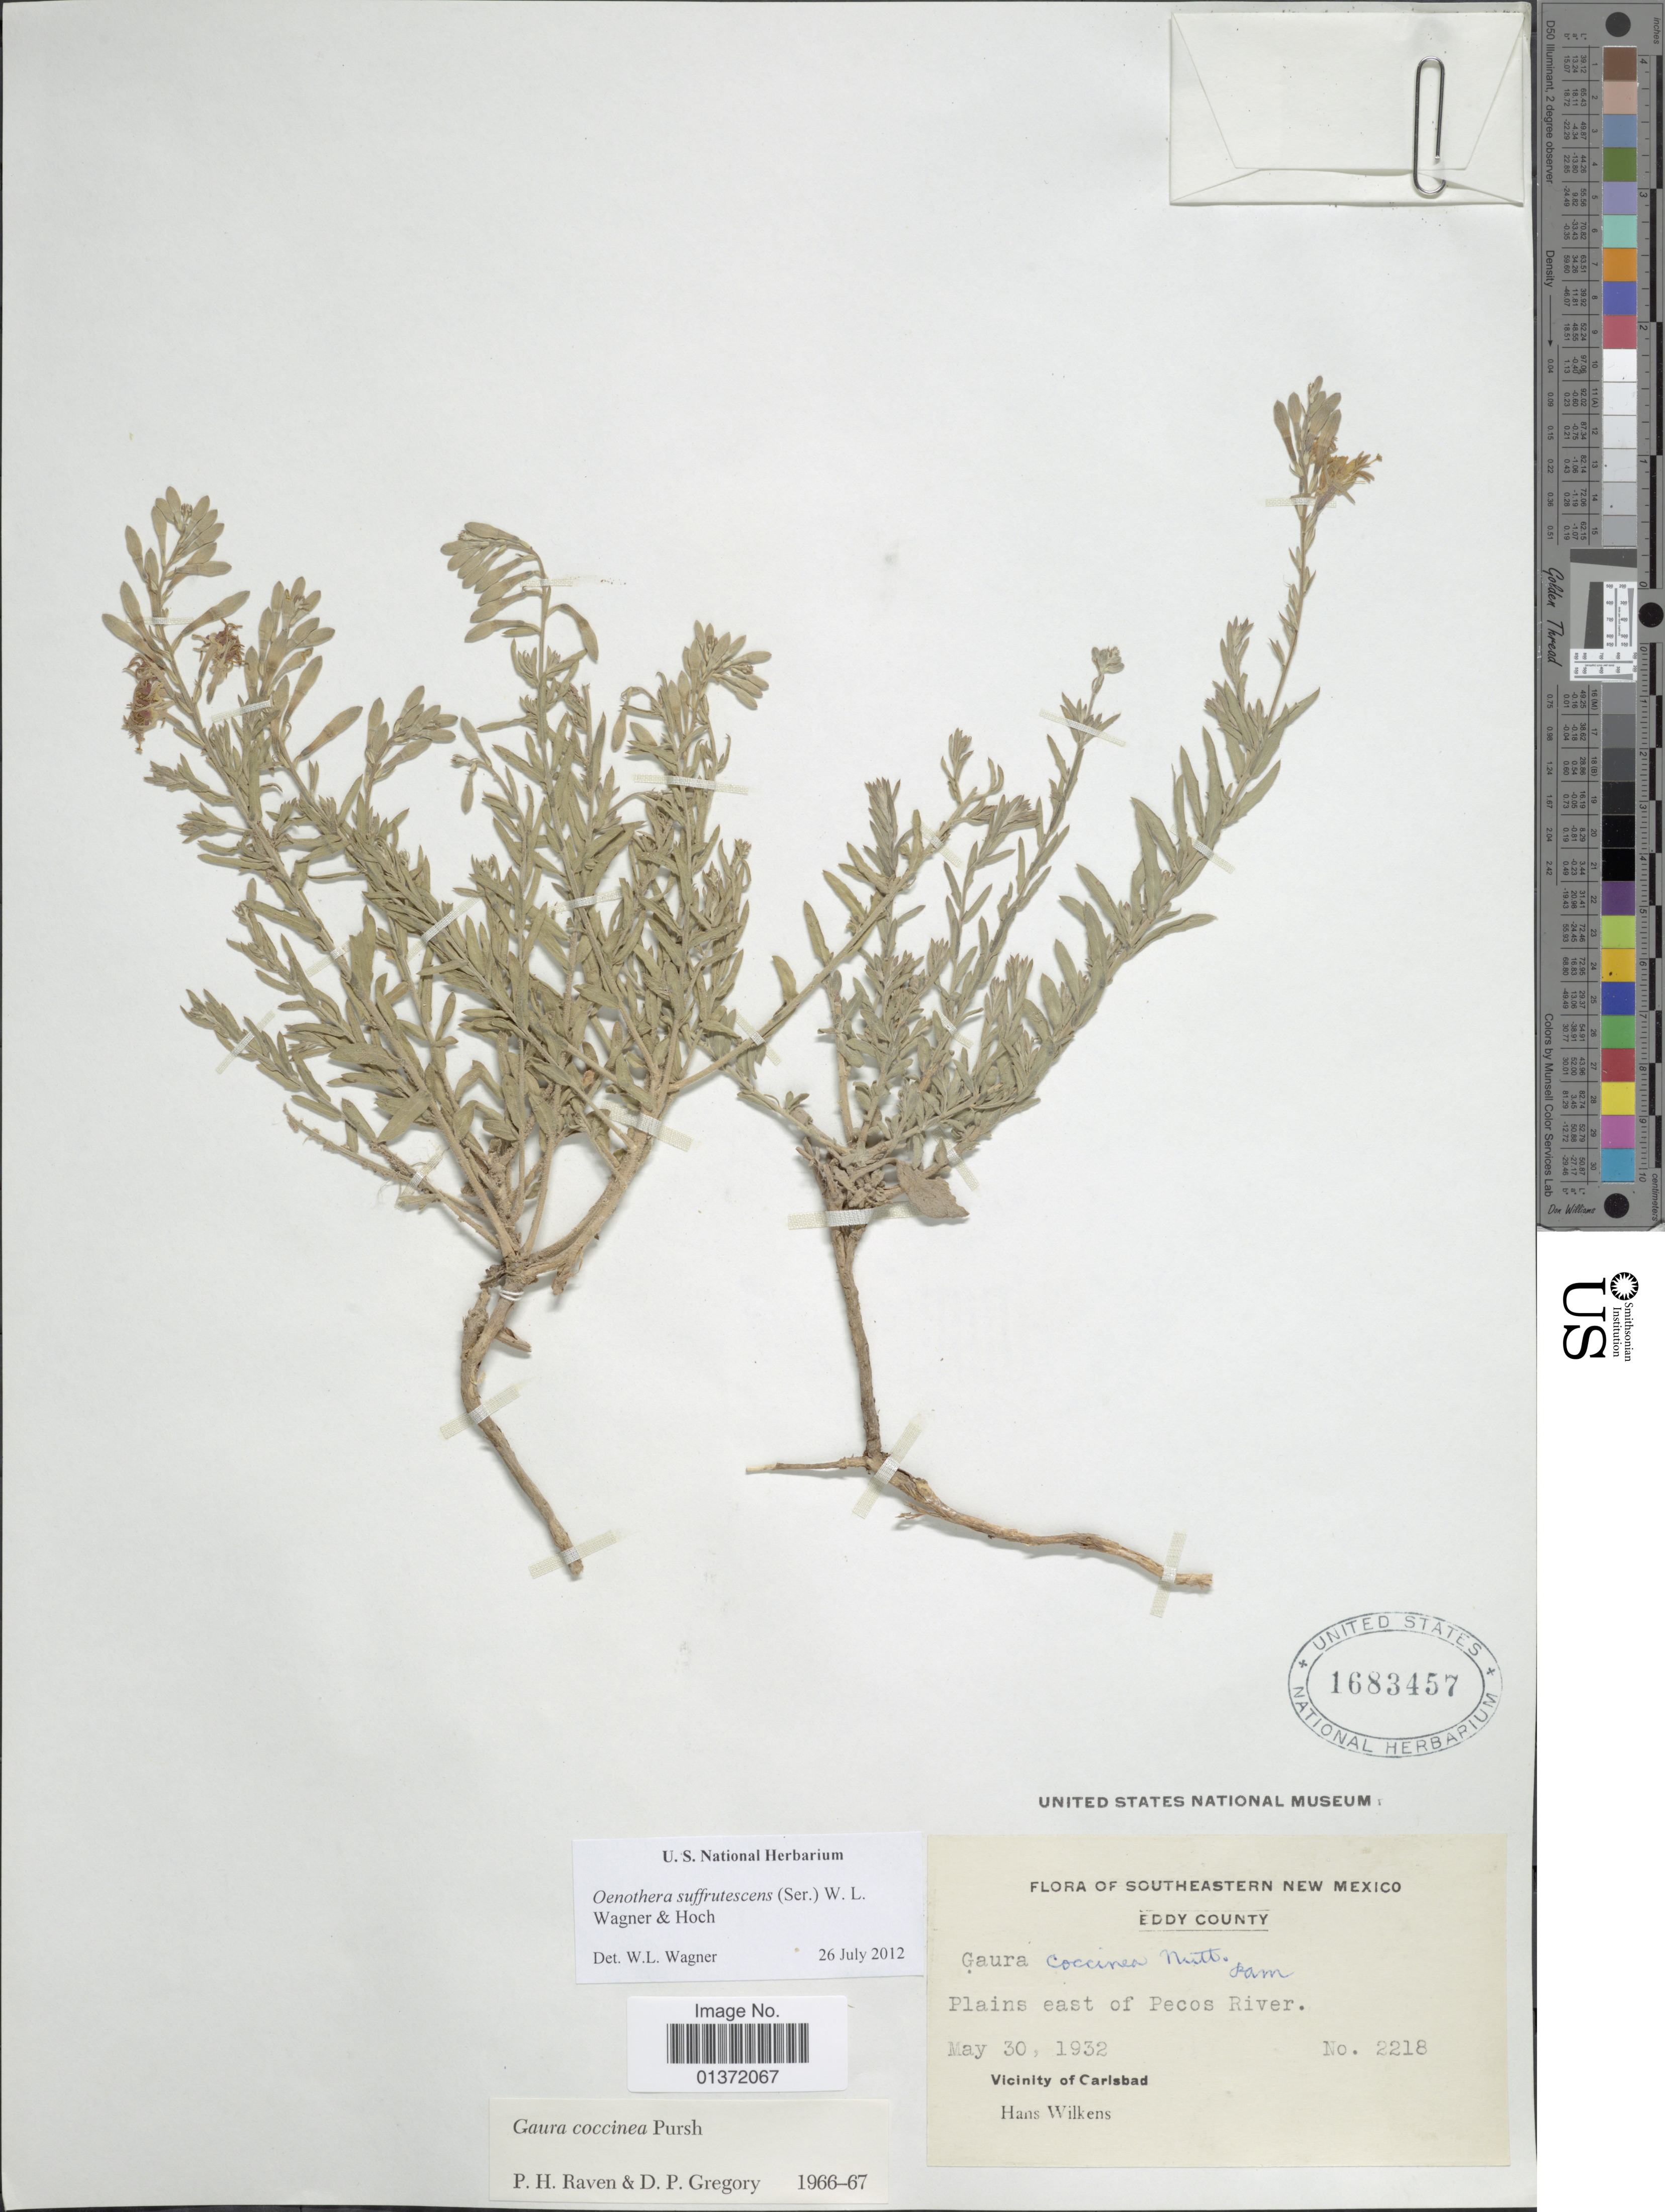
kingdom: Plantae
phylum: Tracheophyta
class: Magnoliopsida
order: Myrtales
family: Onagraceae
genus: Oenothera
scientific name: Oenothera suffrutescens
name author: (Ser.) W.L. Wagner & Hoch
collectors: H. Wilkens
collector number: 2218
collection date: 1932-05-30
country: United States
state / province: New Mexico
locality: Southeastern New Mexico, Eddy County, Plains east of Pecos River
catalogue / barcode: US 1683457